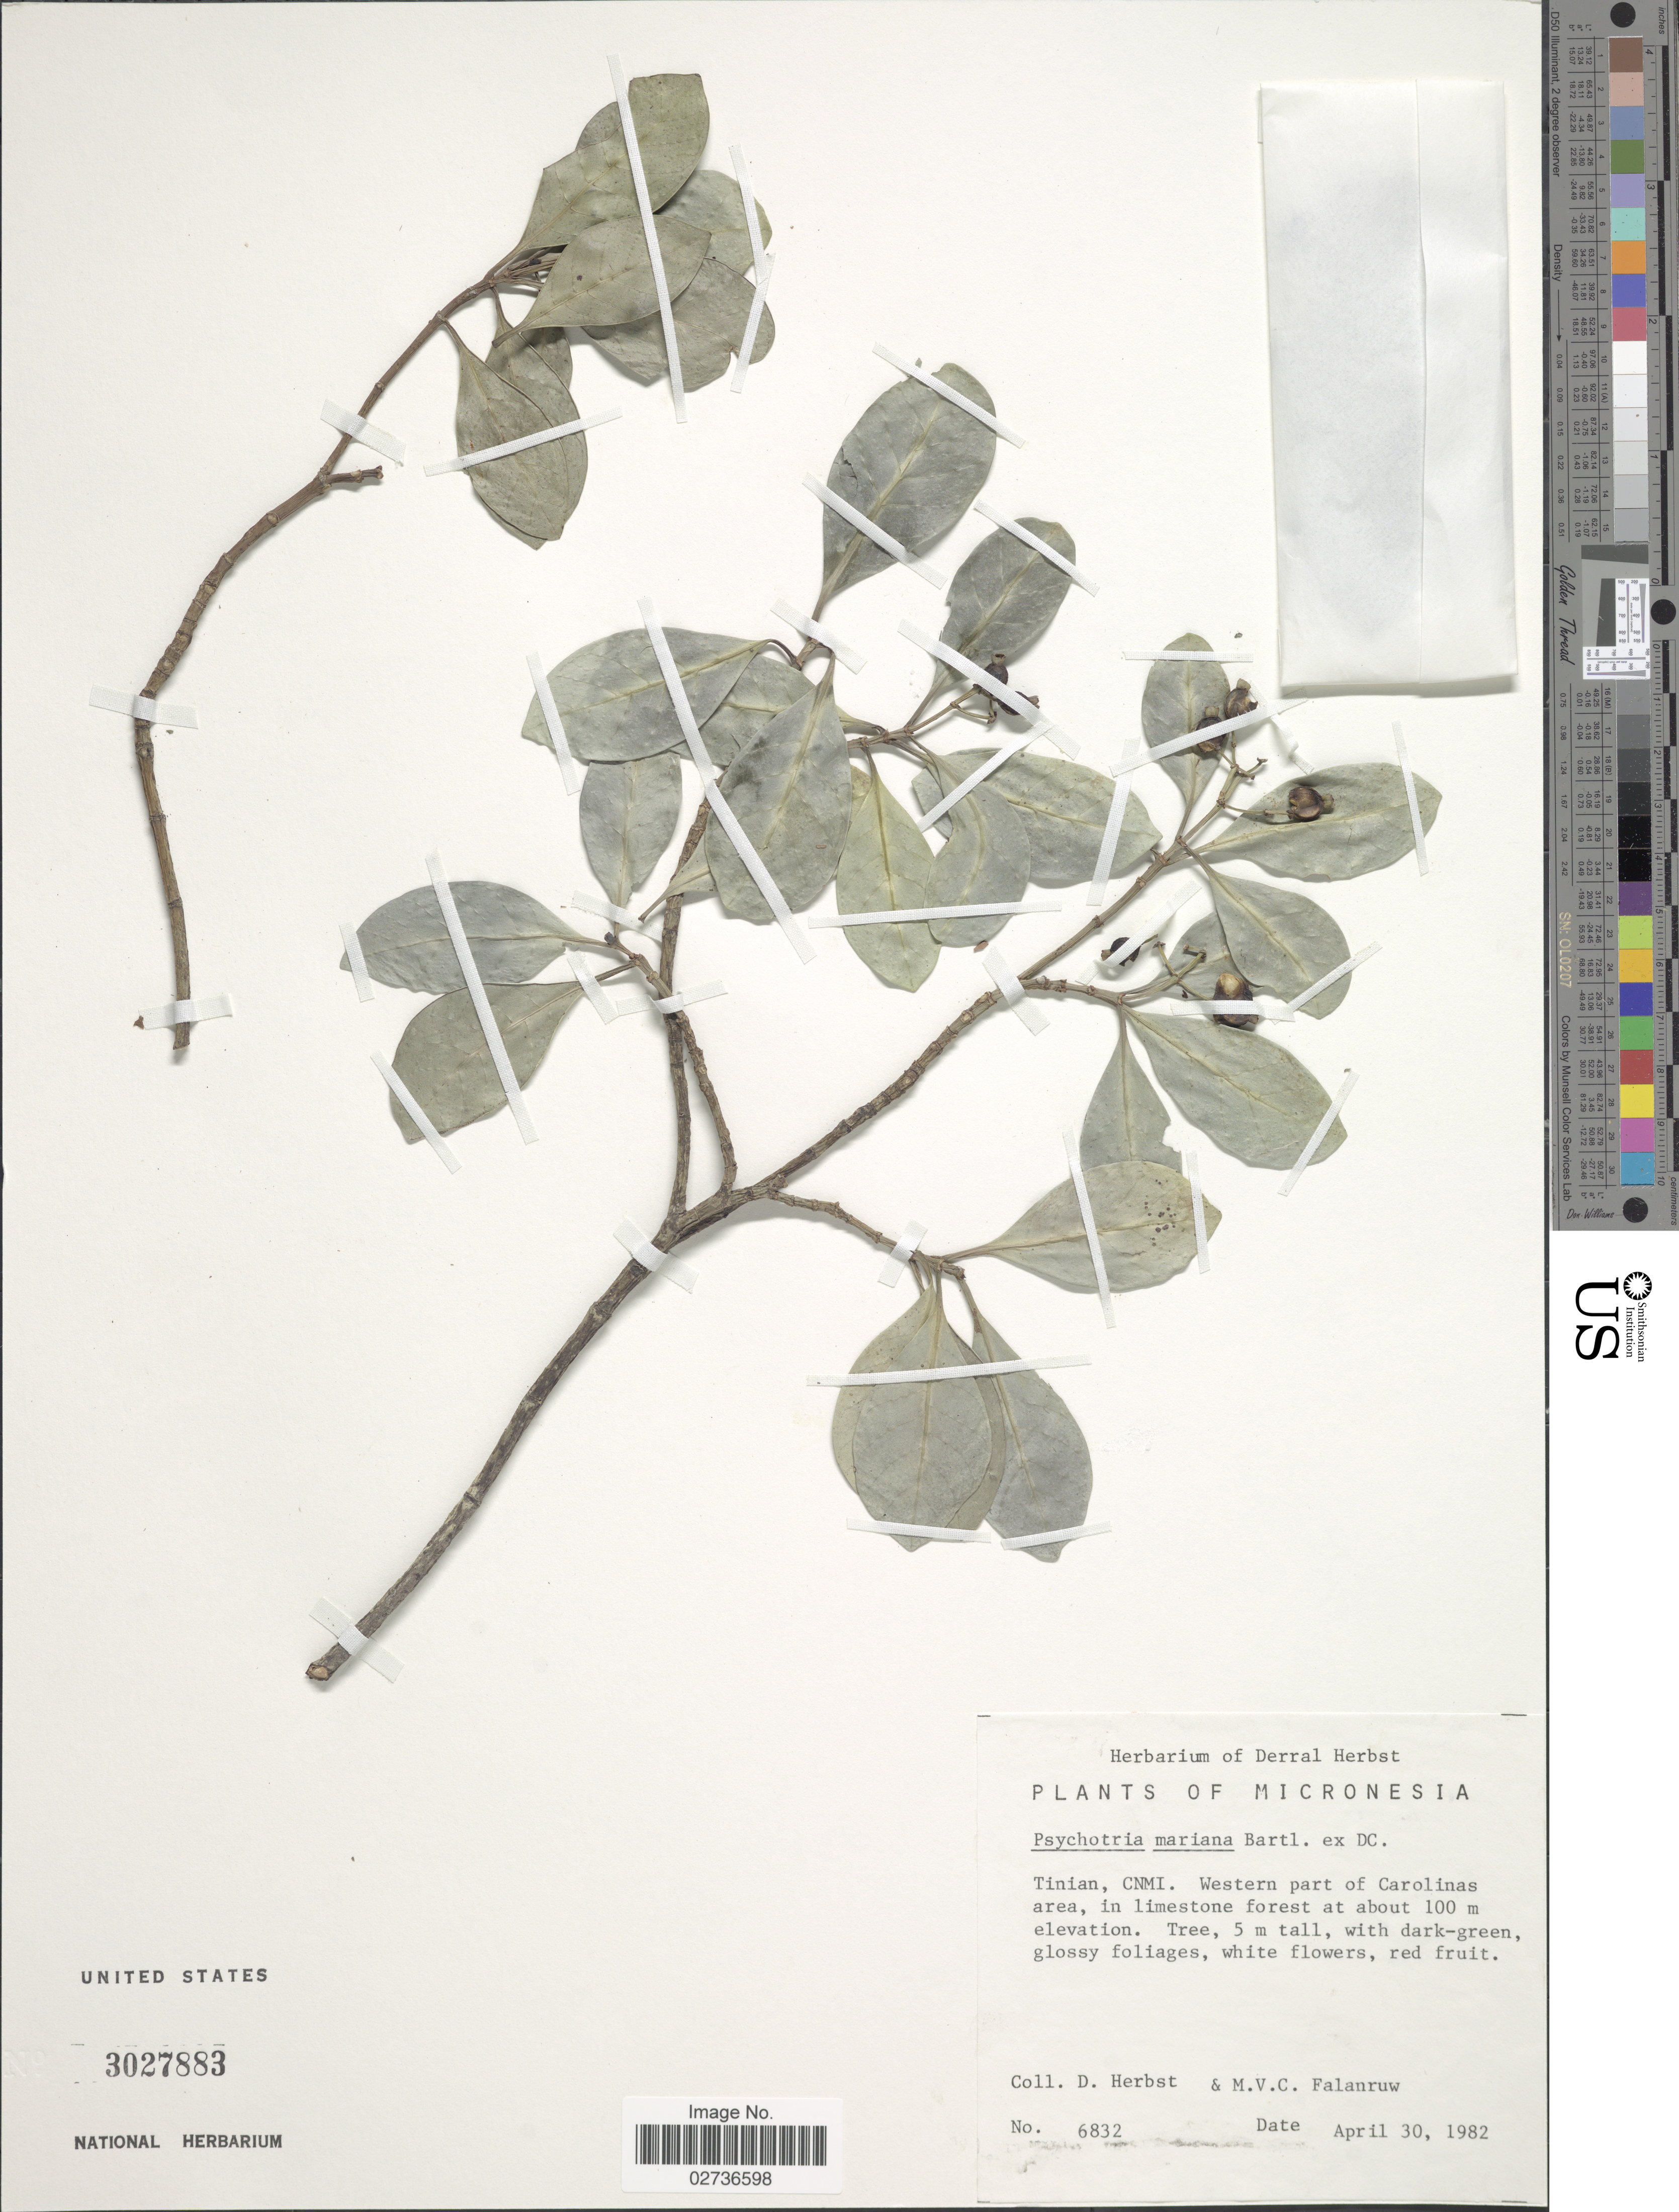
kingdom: Plantae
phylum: Tracheophyta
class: Magnoliopsida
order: Gentianales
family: Rubiaceae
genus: Psychotria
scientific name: Psychotria mariana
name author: Bartl. ex DC.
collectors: D. Herbst & M. V. Falanruw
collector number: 6832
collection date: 1982-04-30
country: Northern Mariana Islands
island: Tinian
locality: Tinian, CNMI, Wetern part of Carolinas area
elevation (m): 100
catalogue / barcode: US 3027883